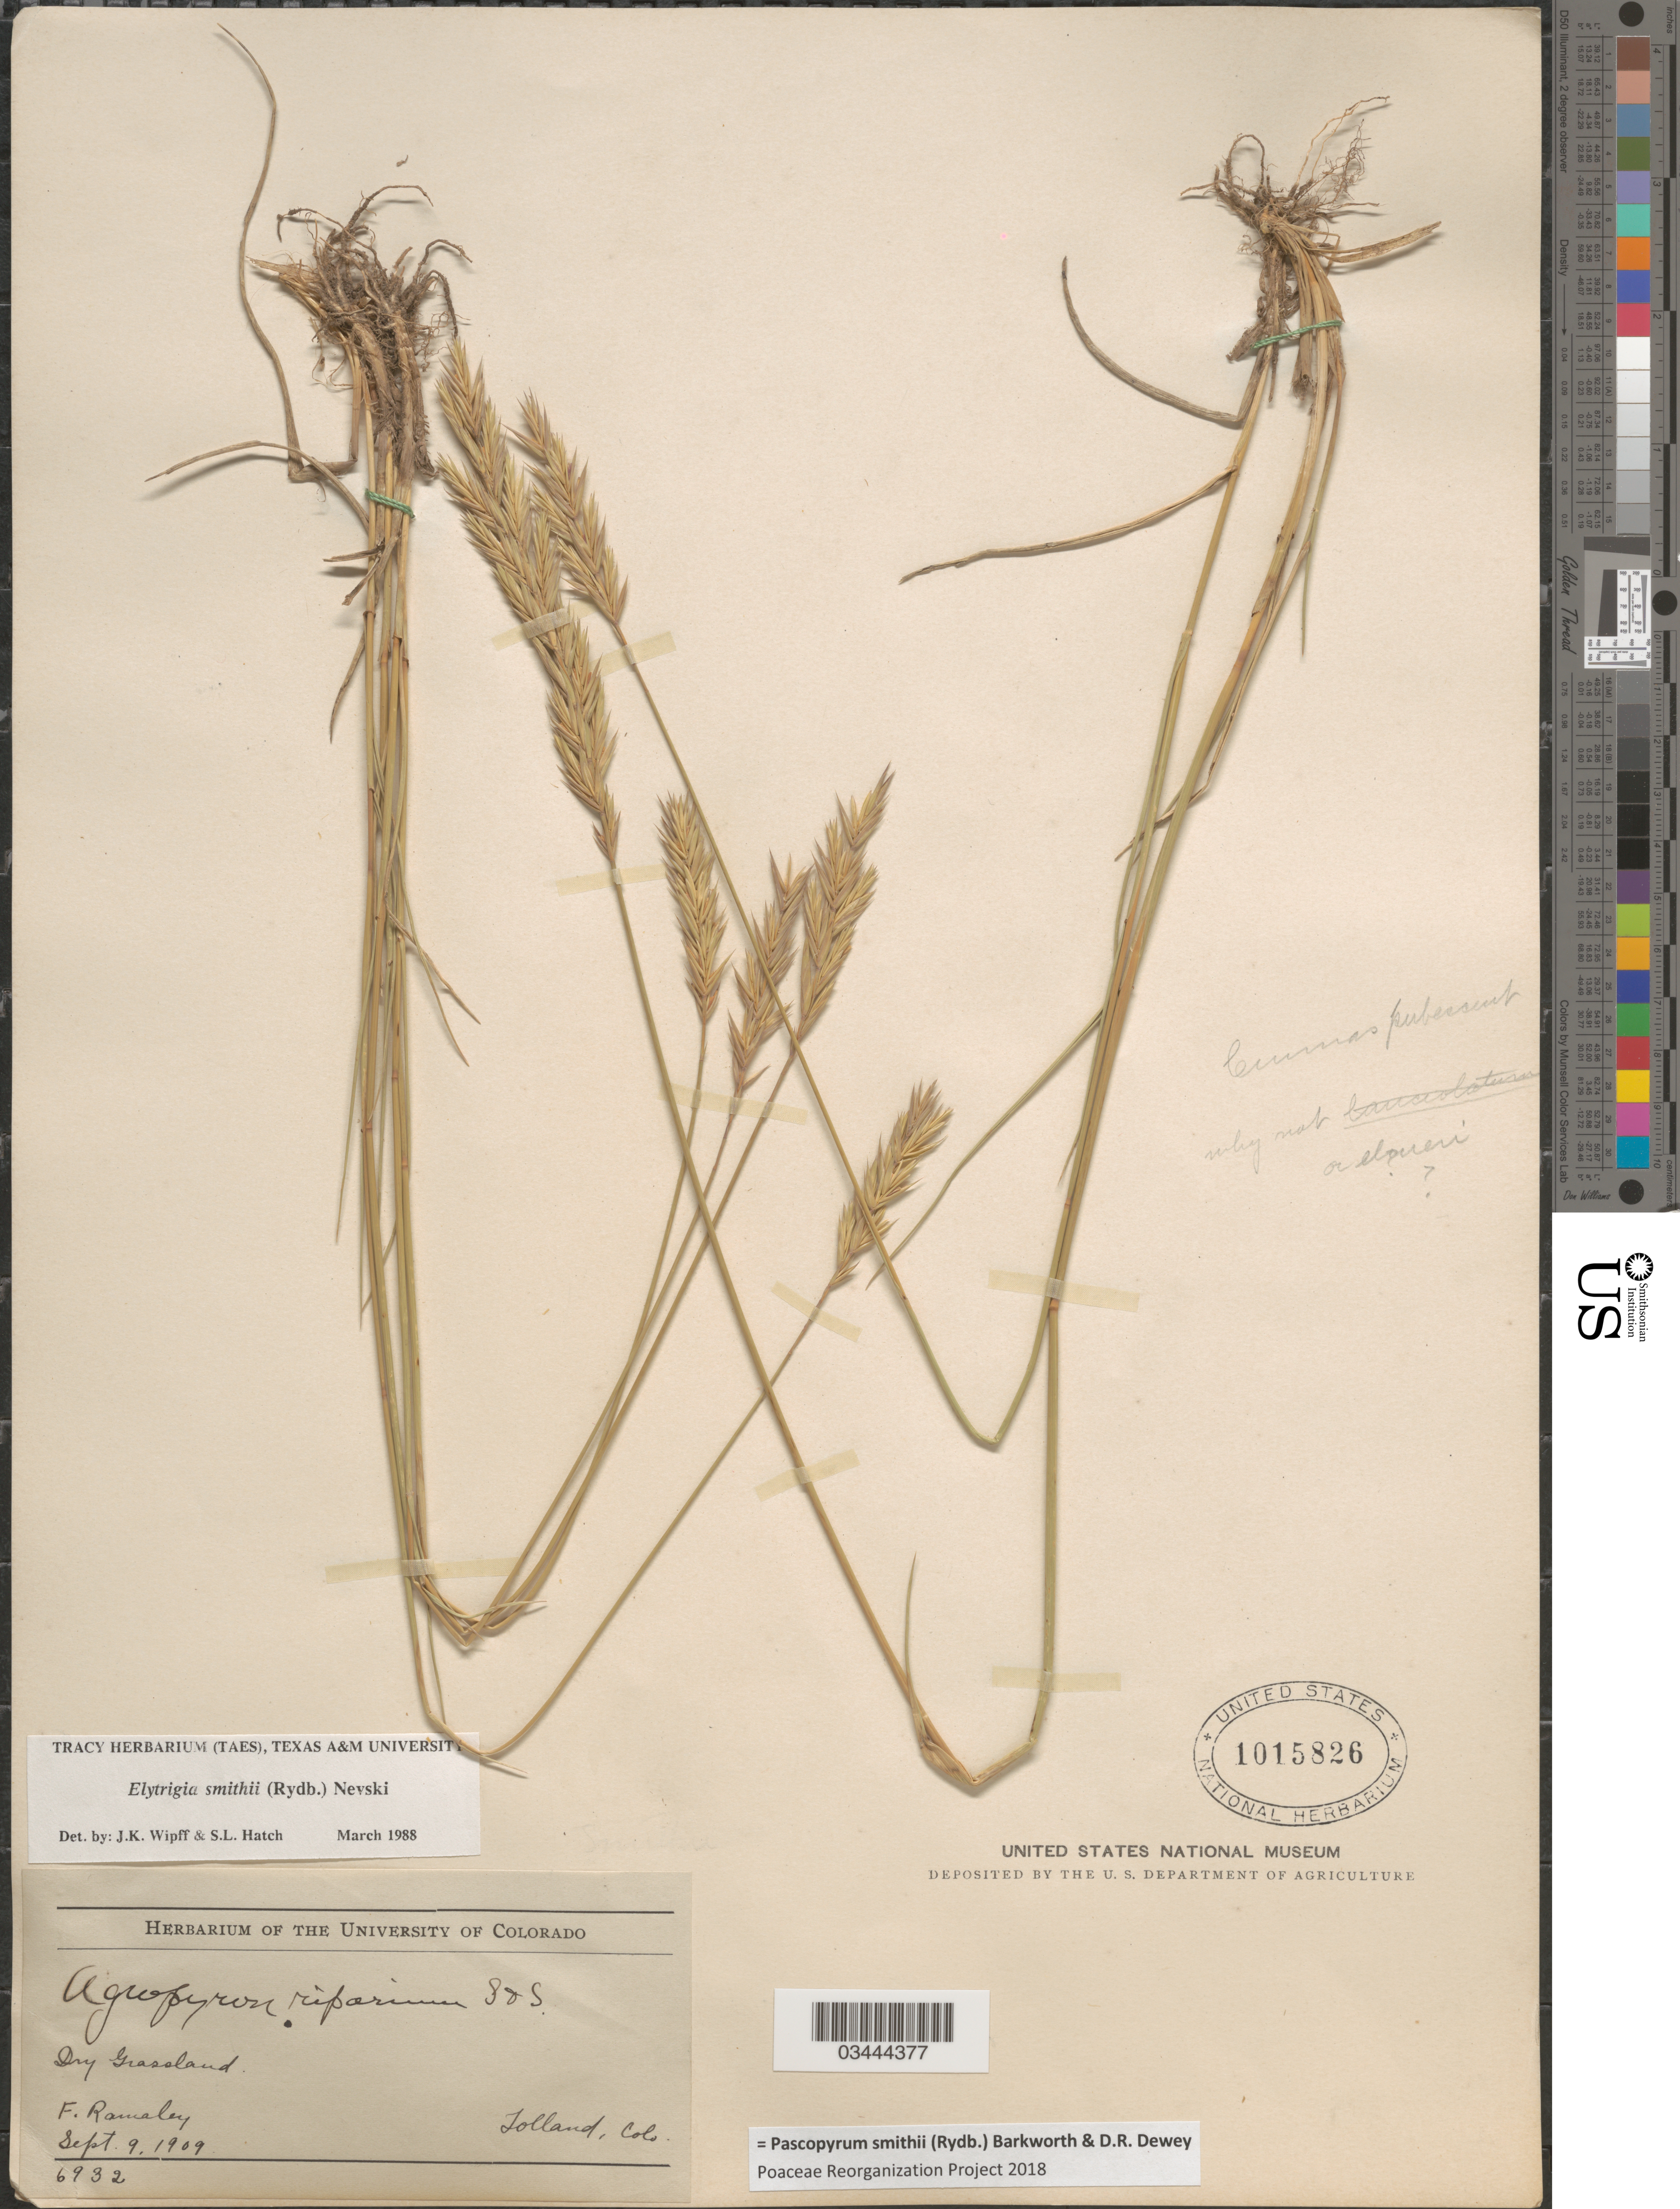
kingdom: Plantae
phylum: Tracheophyta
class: Liliopsida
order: Poales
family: Poaceae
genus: Pascopyrum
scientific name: Pascopyrum smithii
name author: (Rydb.) Barkworth & Dewey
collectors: F. Ramaley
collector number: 6932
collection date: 1909-09-09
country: United States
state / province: Colorado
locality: Dry Grassland. Tolland.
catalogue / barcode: US 1015826